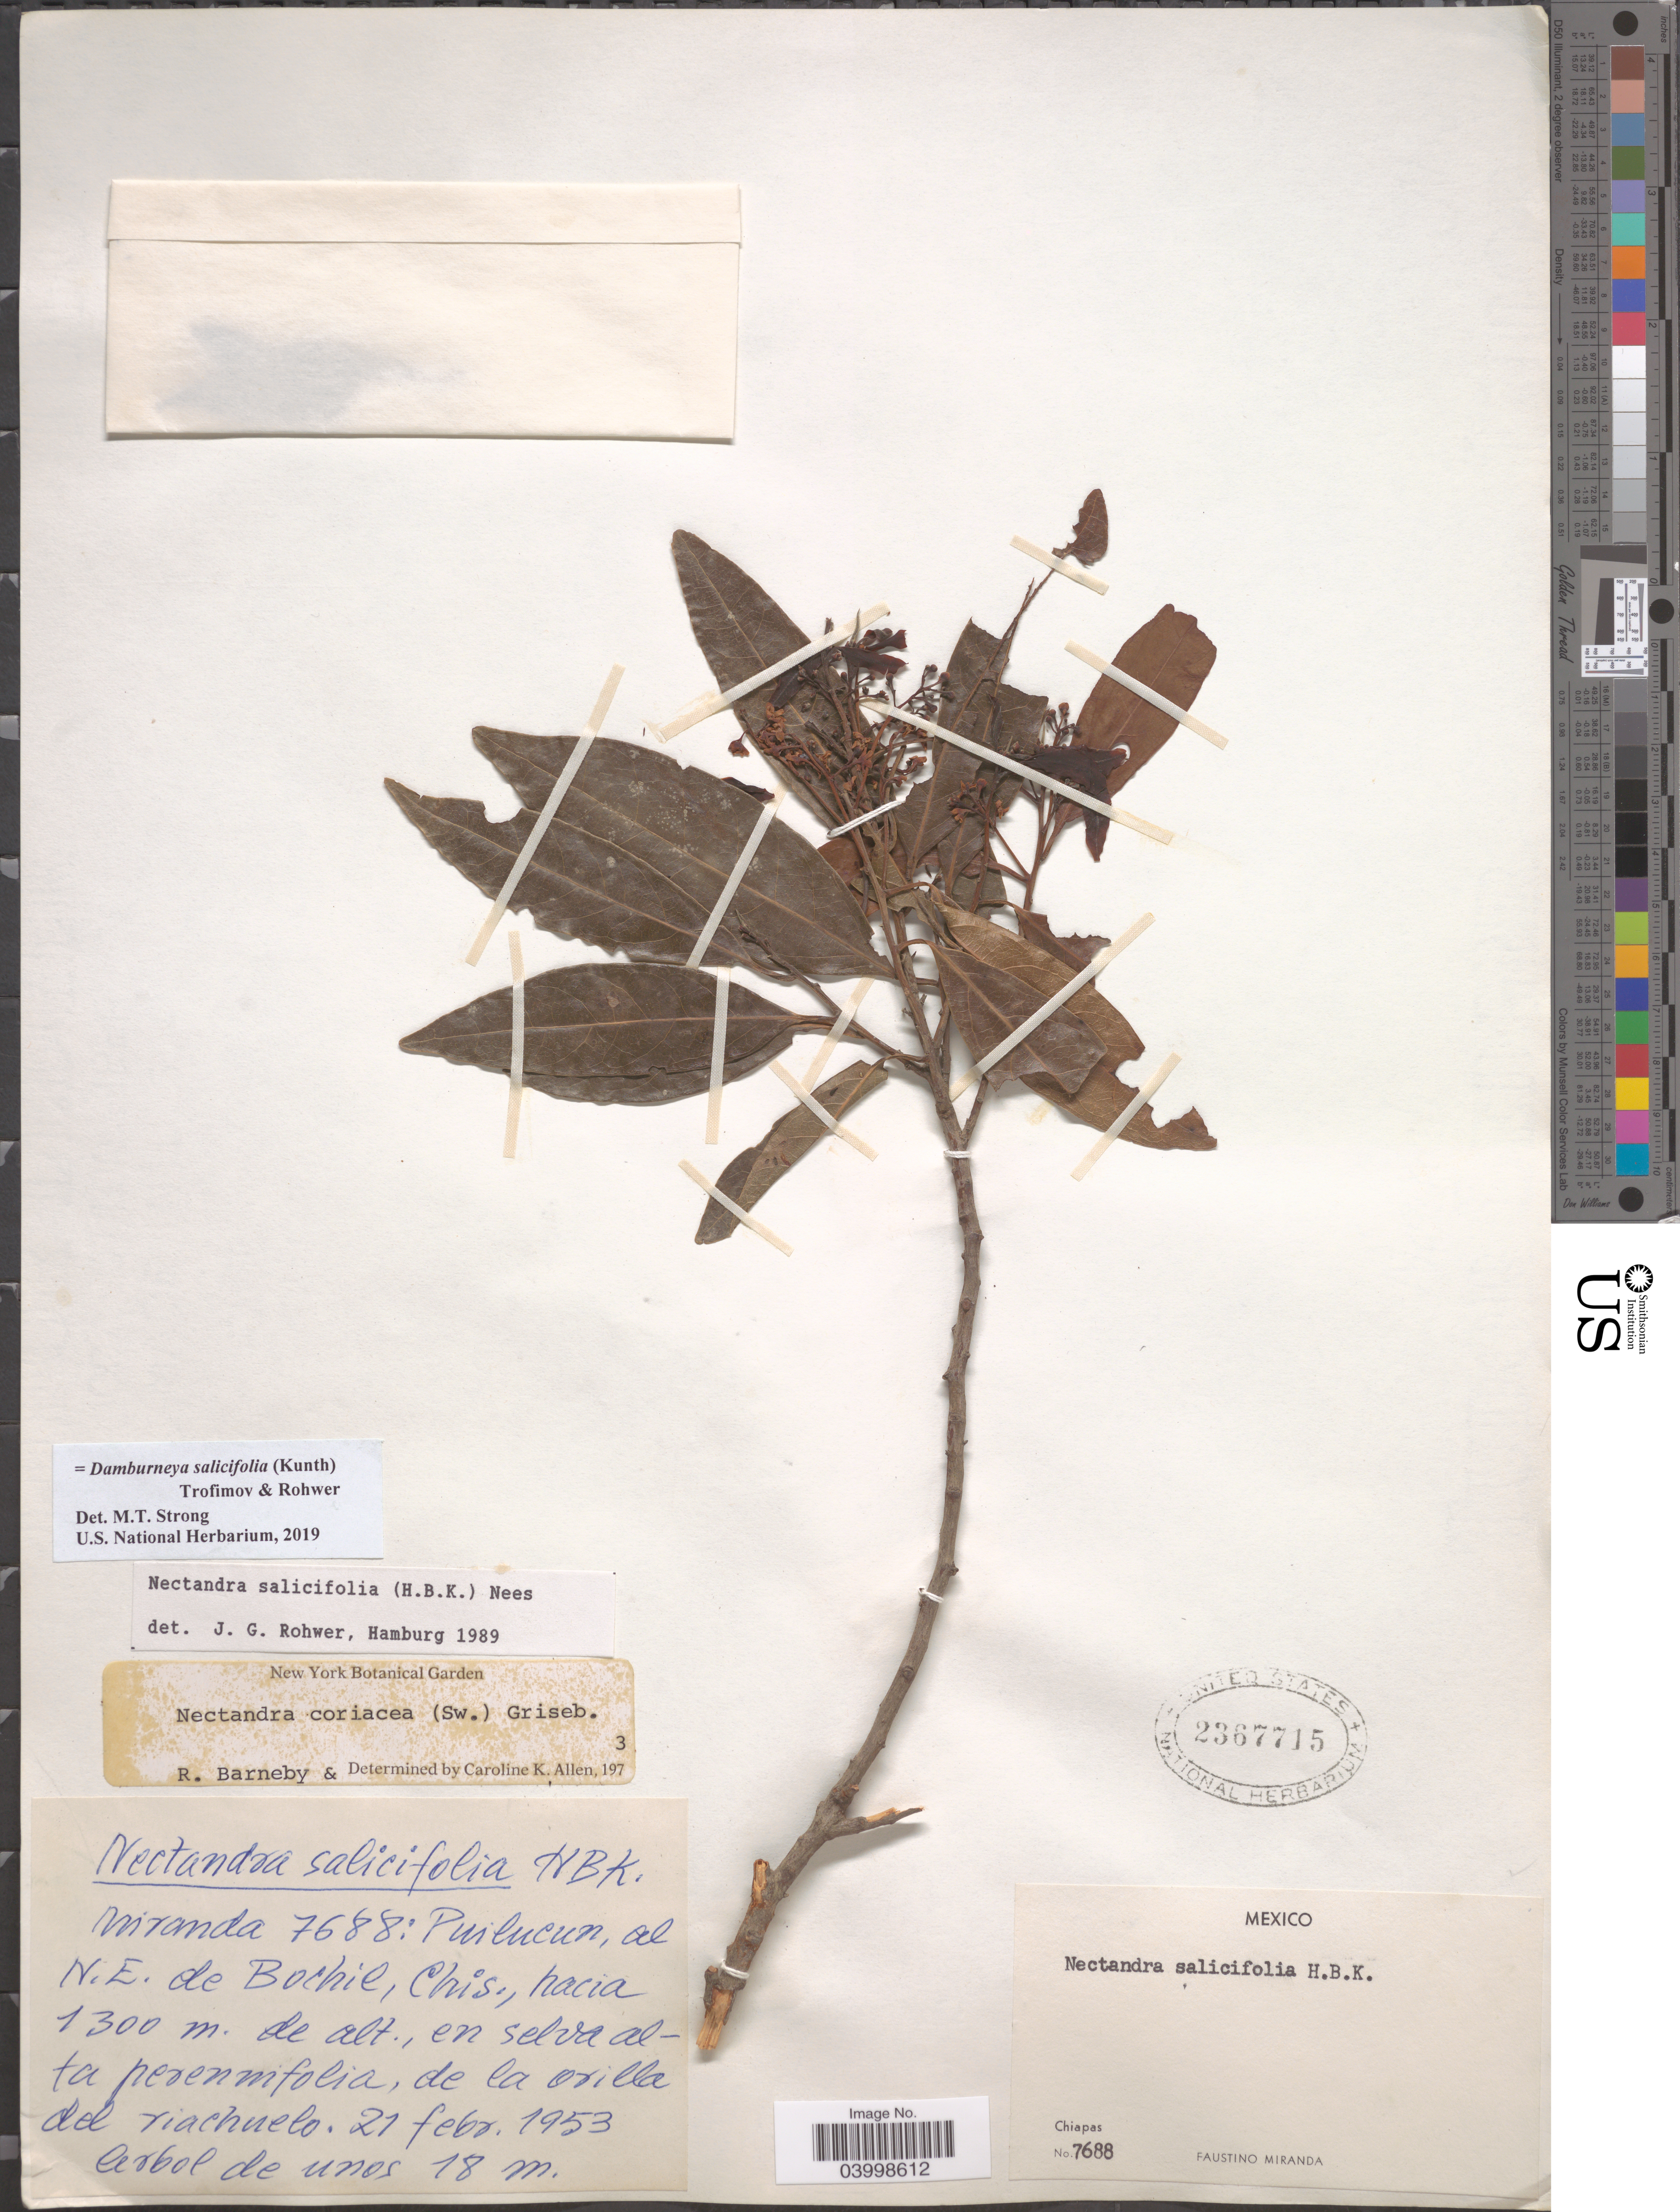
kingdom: Plantae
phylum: Tracheophyta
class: Magnoliopsida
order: Laurales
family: Lauraceae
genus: Damburneya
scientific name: Damburneya salicifolia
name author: (Kunth) Trofimov & Rohwer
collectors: F. Miranda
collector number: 7688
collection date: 1953-02-21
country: Mexico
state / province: Chiapas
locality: Puilucum, al N.E. de Bochil.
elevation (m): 1300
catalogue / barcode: US 2367715